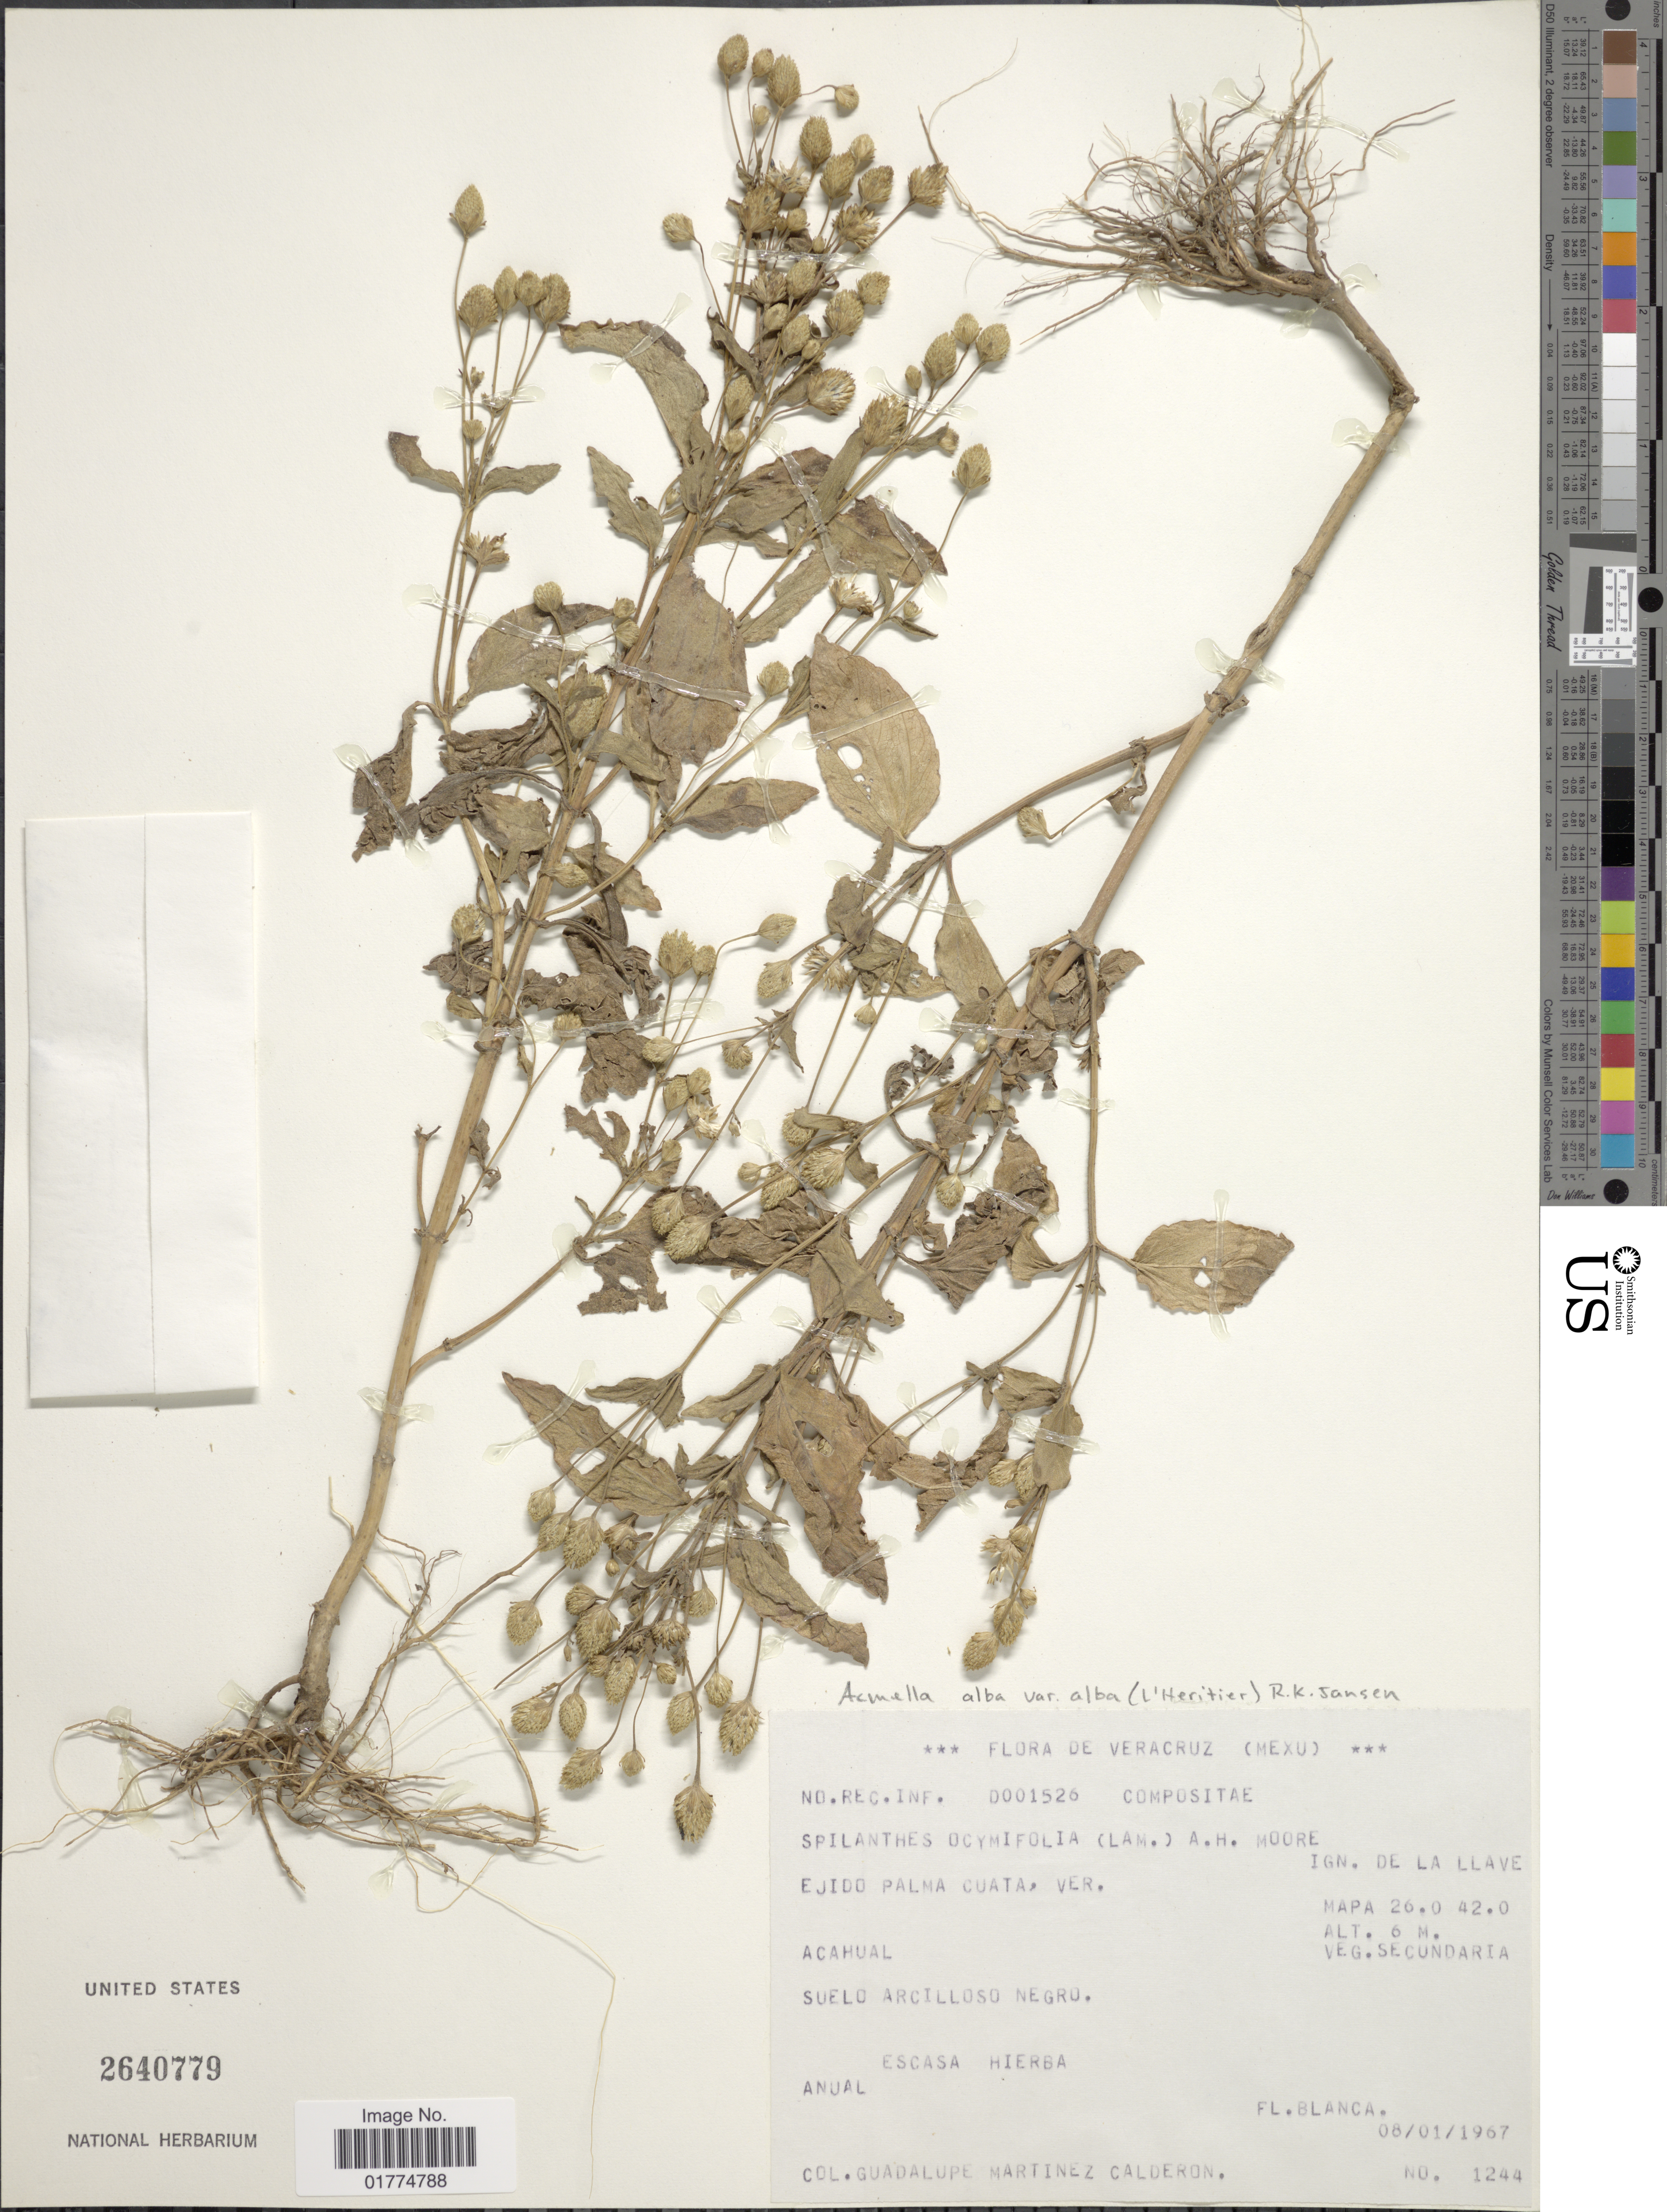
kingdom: Plantae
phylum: Tracheophyta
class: Magnoliopsida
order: Asterales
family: Asteraceae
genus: Acmella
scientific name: Acmella alba var. alba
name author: (L'Hér.) R.K. Jansen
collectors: G. Martinez-C.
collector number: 1244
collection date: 1967-01-08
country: Mexico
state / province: Veracruz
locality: Veracruz. Ejido Palma Cuata, Ver. Ign. de La Llave. Mapa 26.0 42.0. Acahual [unsure placement]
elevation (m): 6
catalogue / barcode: US 2640779